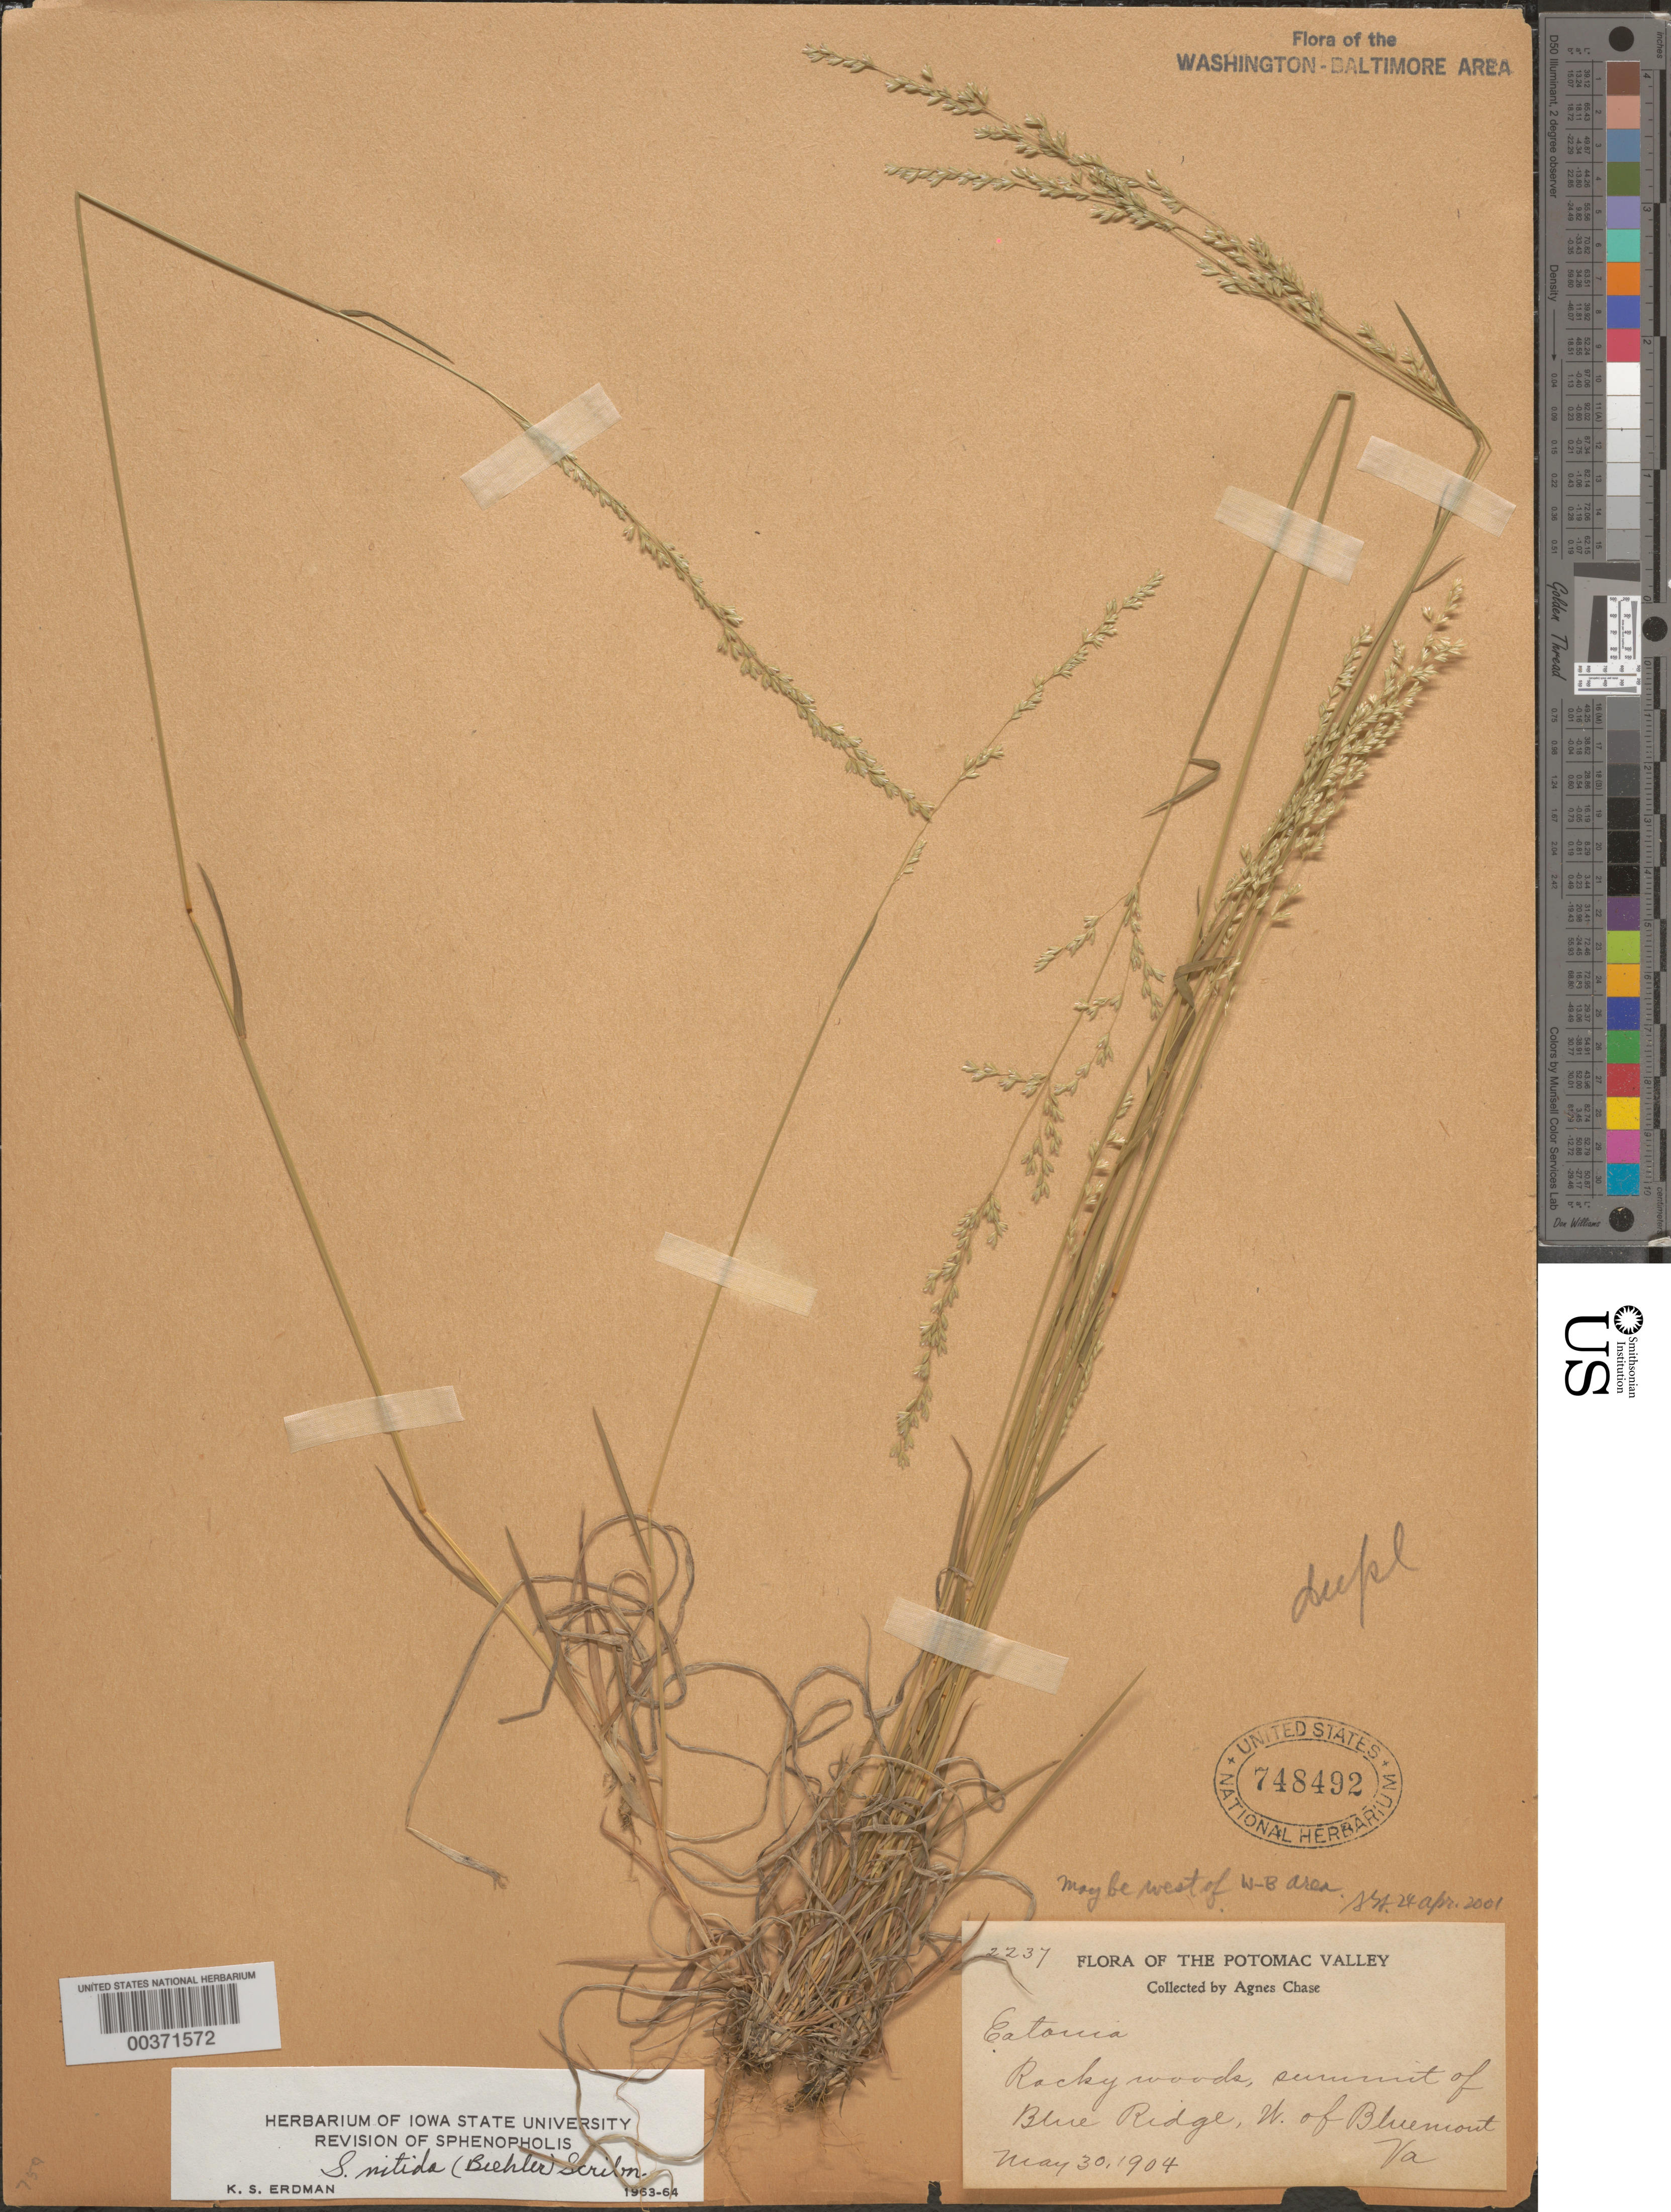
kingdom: Plantae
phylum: Tracheophyta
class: Liliopsida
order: Poales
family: Poaceae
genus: Sphenopholis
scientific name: Sphenopholis nitida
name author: (Biehler) Scribn.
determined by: Erdman, K. S.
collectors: A. Chase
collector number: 2237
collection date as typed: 30 May 1904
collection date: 1904-05-30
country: United States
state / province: Virginia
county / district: Loudoun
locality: Summit of Blue Ridge, W of Bluemont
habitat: Rocky woods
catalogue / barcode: US 748492